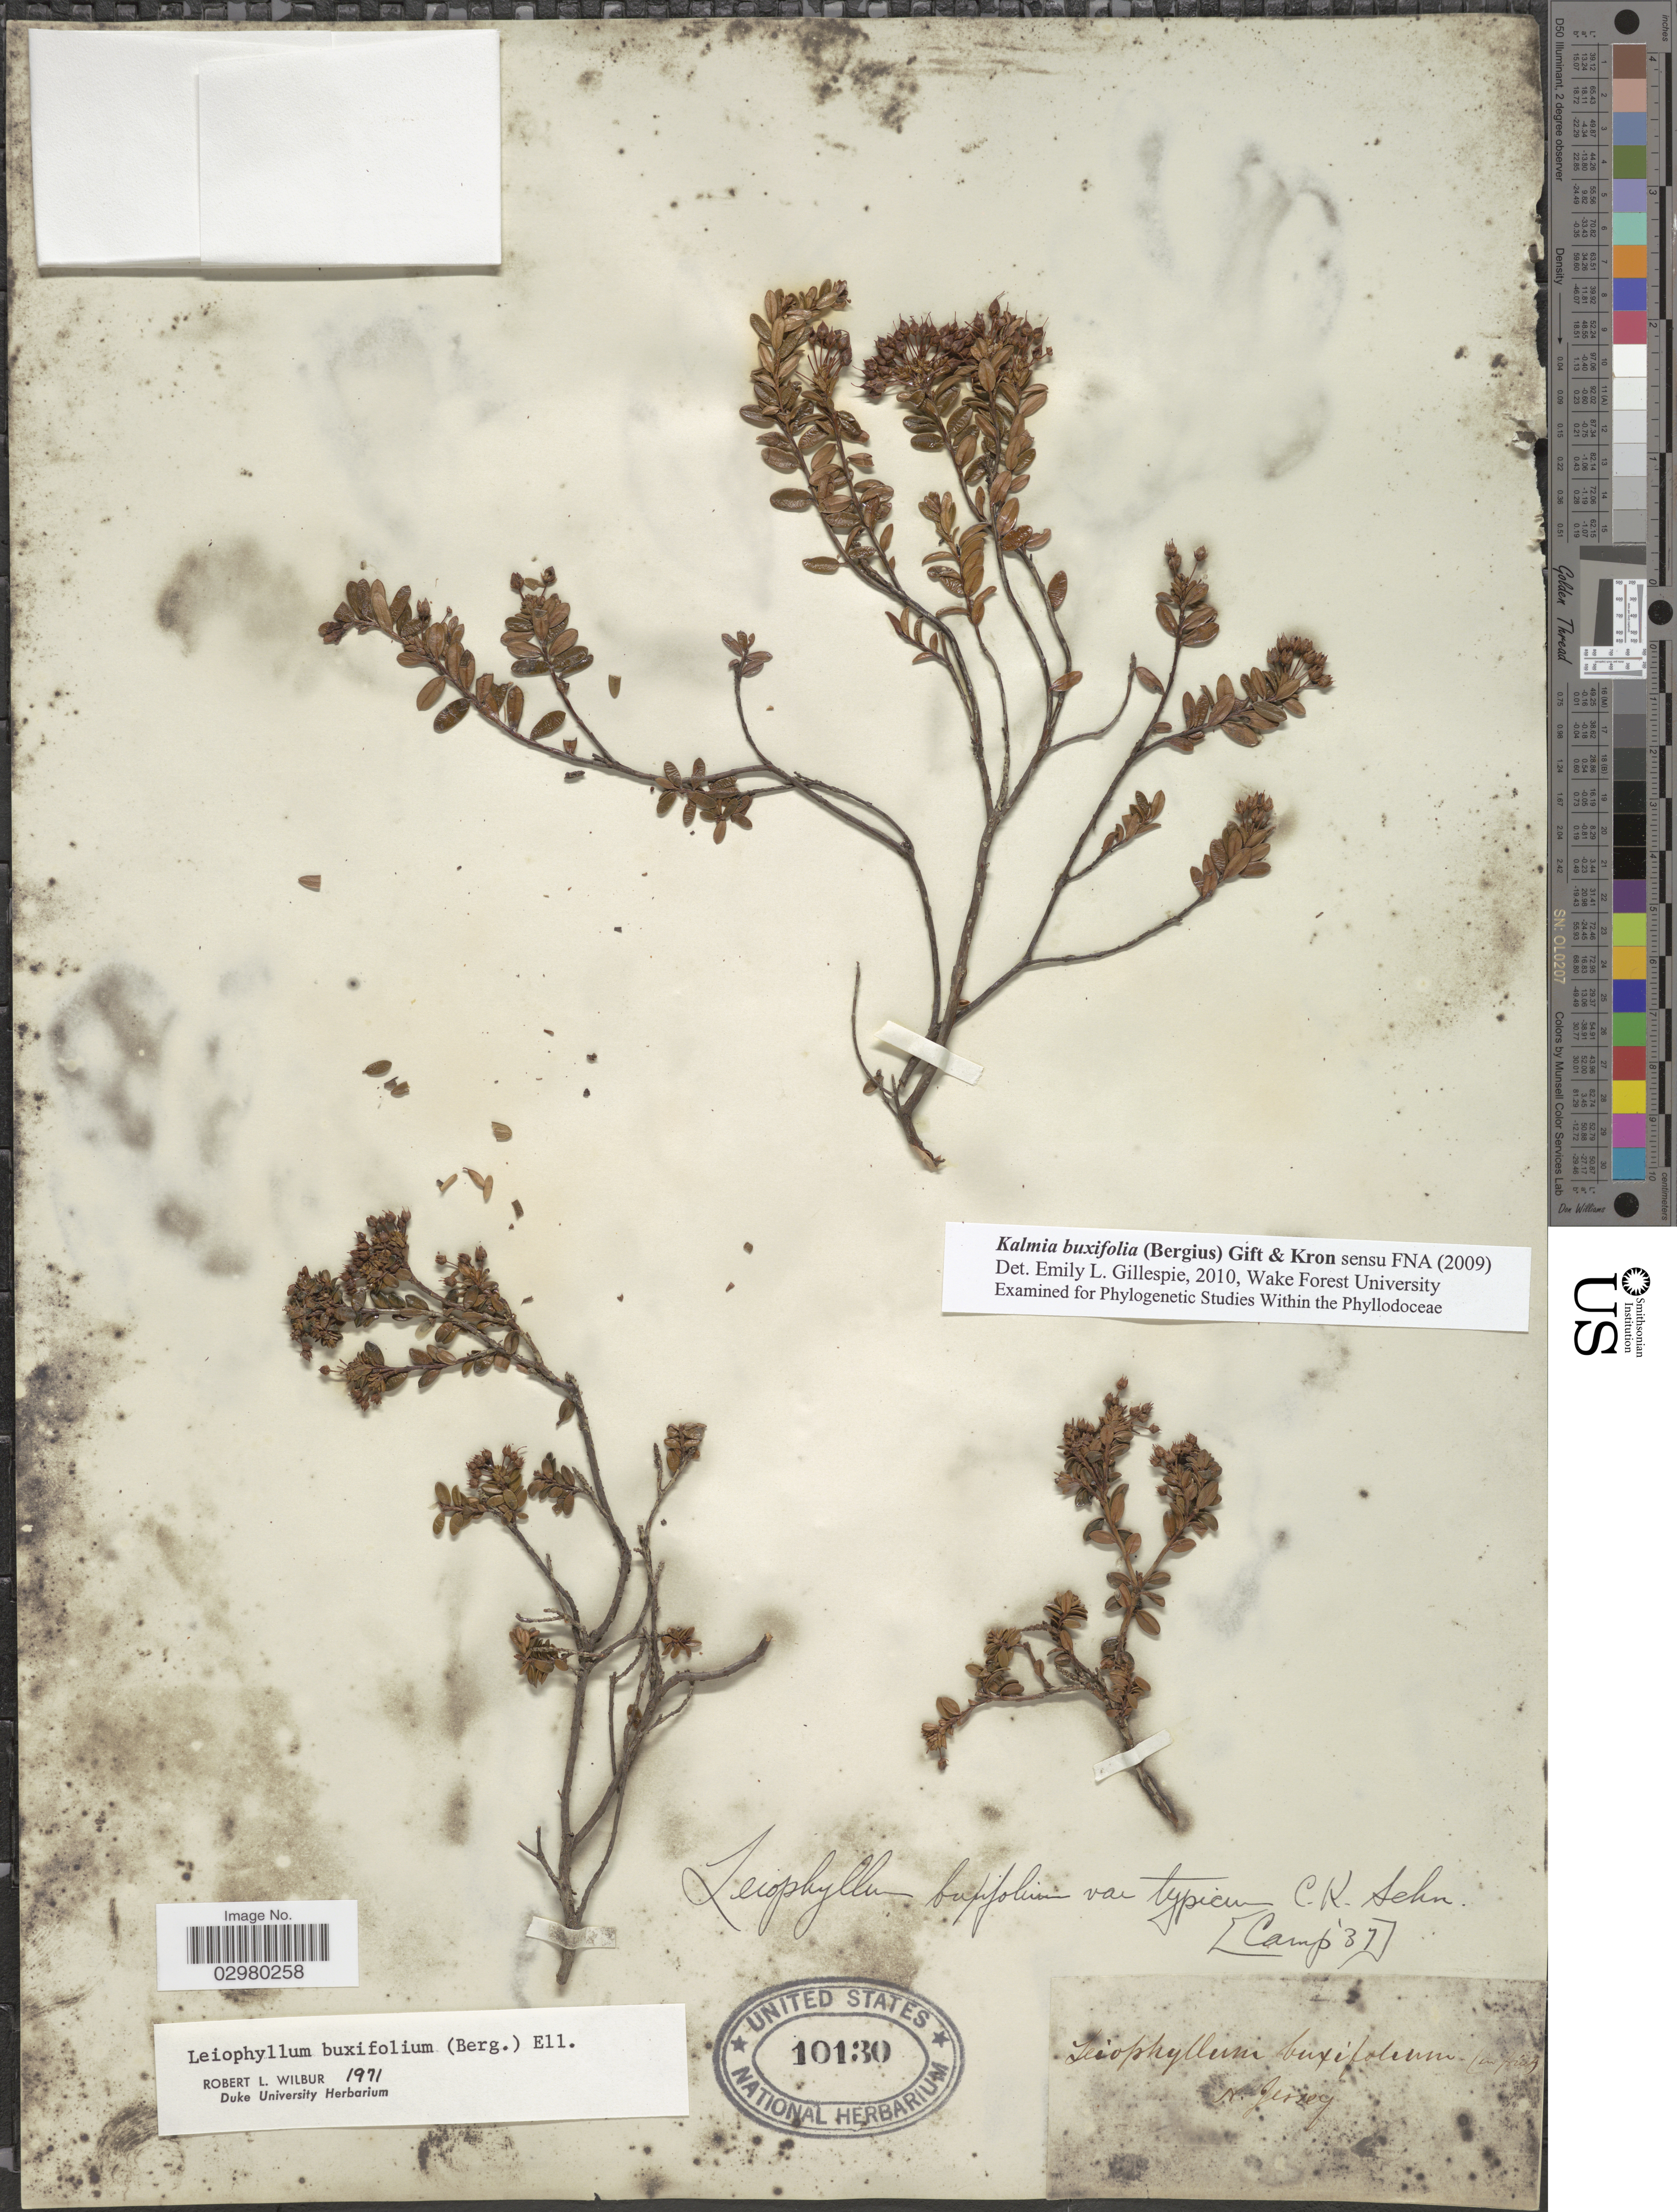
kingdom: Plantae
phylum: Tracheophyta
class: Magnoliopsida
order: Ericales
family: Ericaceae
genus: Leiophyllum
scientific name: Leiophyllum buxifolium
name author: (Bergius) Elliott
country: United States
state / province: New Jersey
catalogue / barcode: US 10130